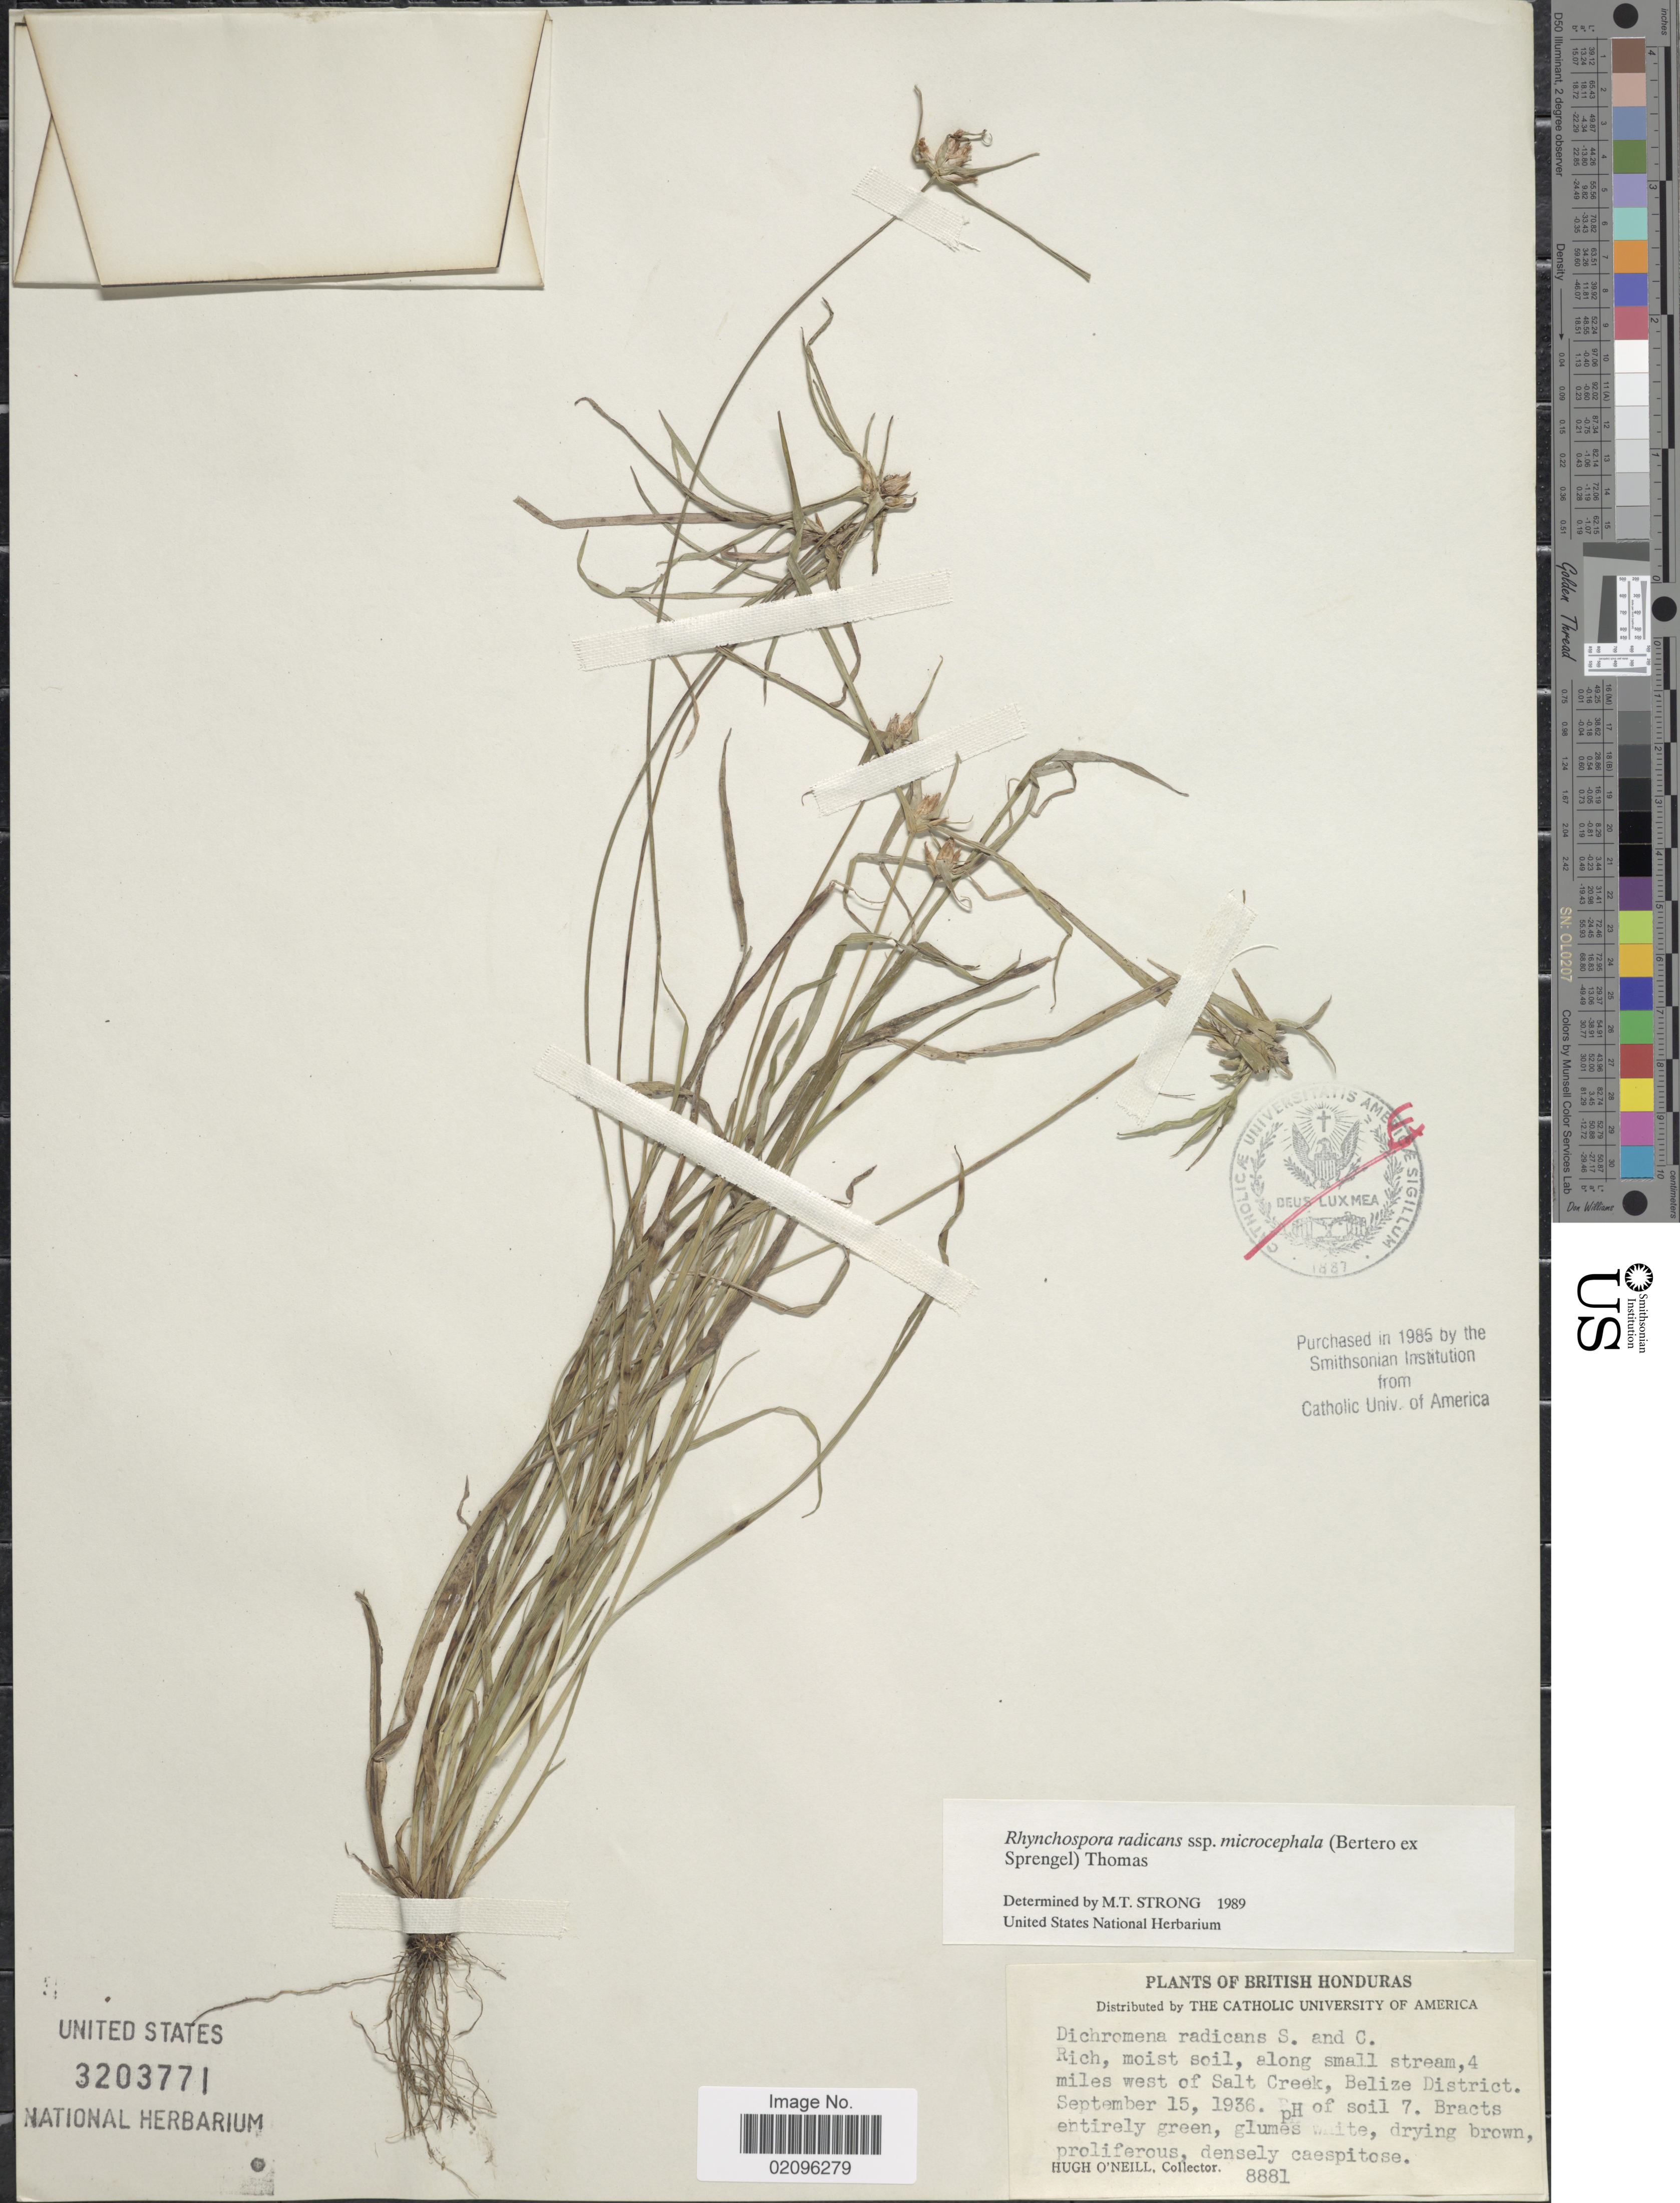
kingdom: Plantae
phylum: Tracheophyta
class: Liliopsida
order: Poales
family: Cyperaceae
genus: Rhynchospora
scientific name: Rhynchospora radicans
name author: (Schltdl. & Cham.) H. Pfeiff.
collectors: H. O'Neill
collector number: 8881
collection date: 1936-09-15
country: Belize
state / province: Belize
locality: Along small stream, 4 miles west of Salt Creek, Belize District. British Honduras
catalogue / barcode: US 3203771